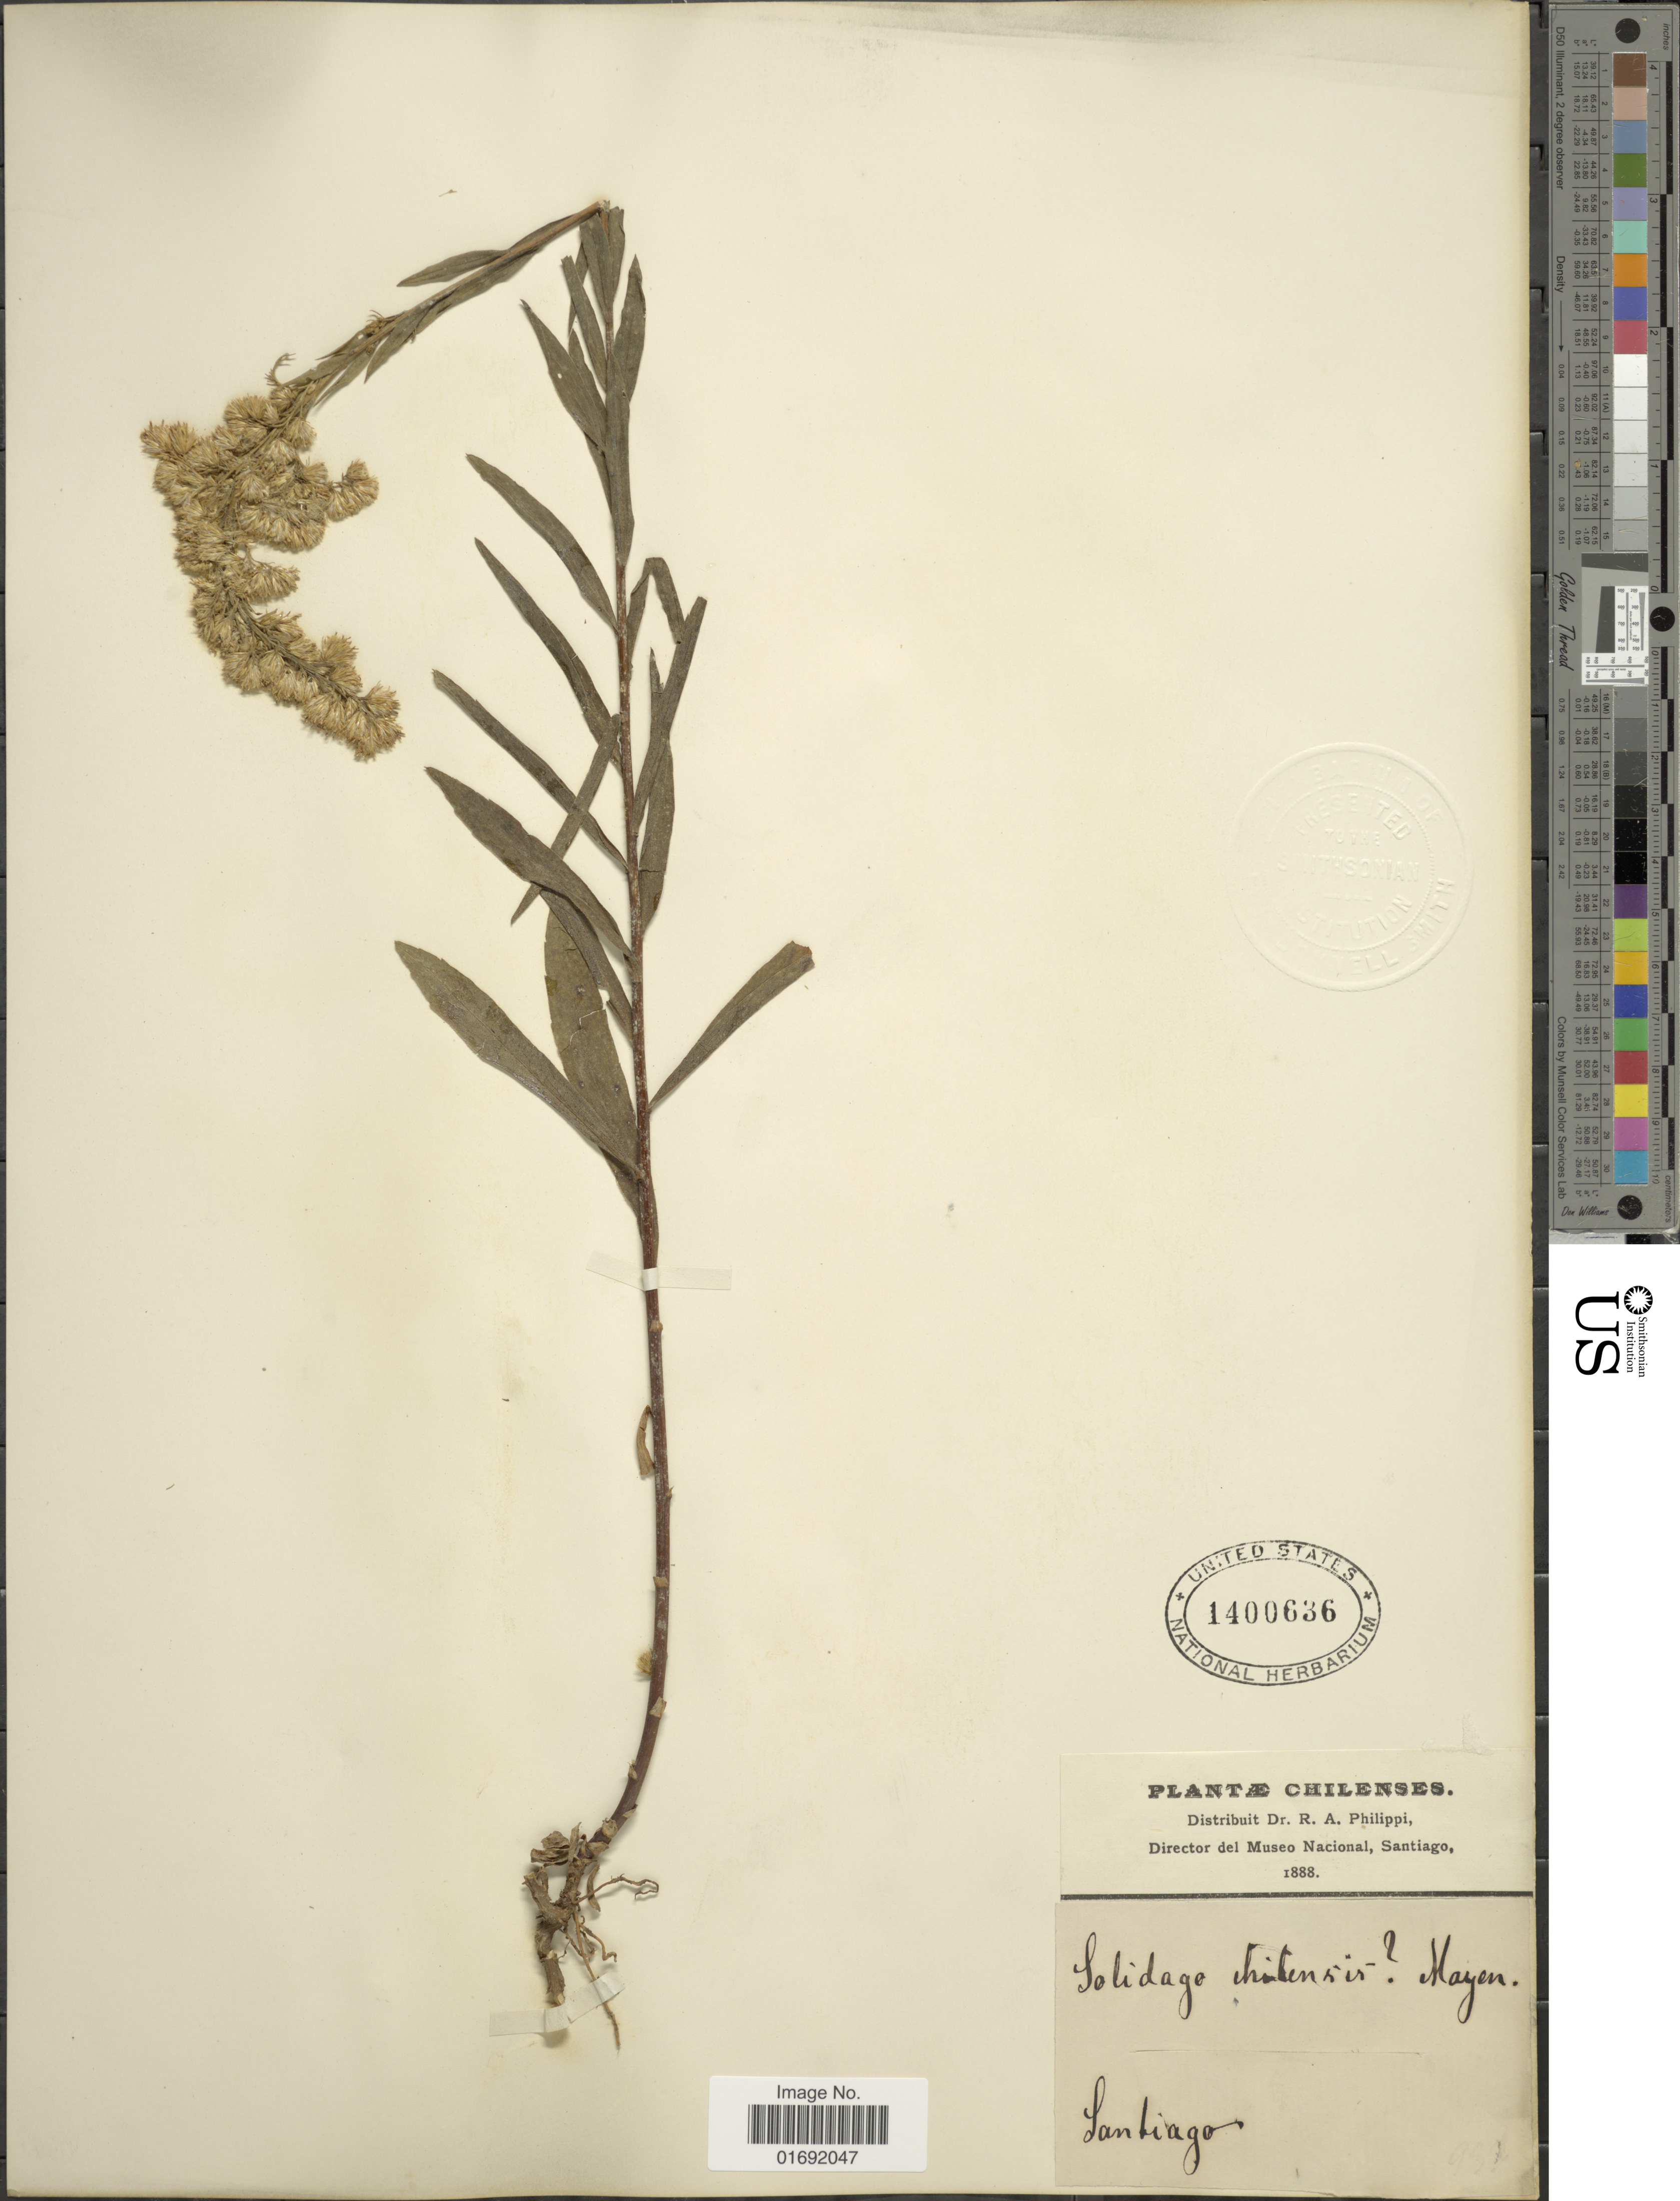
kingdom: Plantae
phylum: Tracheophyta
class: Magnoliopsida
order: Asterales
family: Asteraceae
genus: Solidago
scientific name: Solidago chilensis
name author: Meyen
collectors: R. A. Philippi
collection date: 1888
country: Chile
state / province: Región Metropolitana (RM)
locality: Santiago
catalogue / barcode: US 1400636